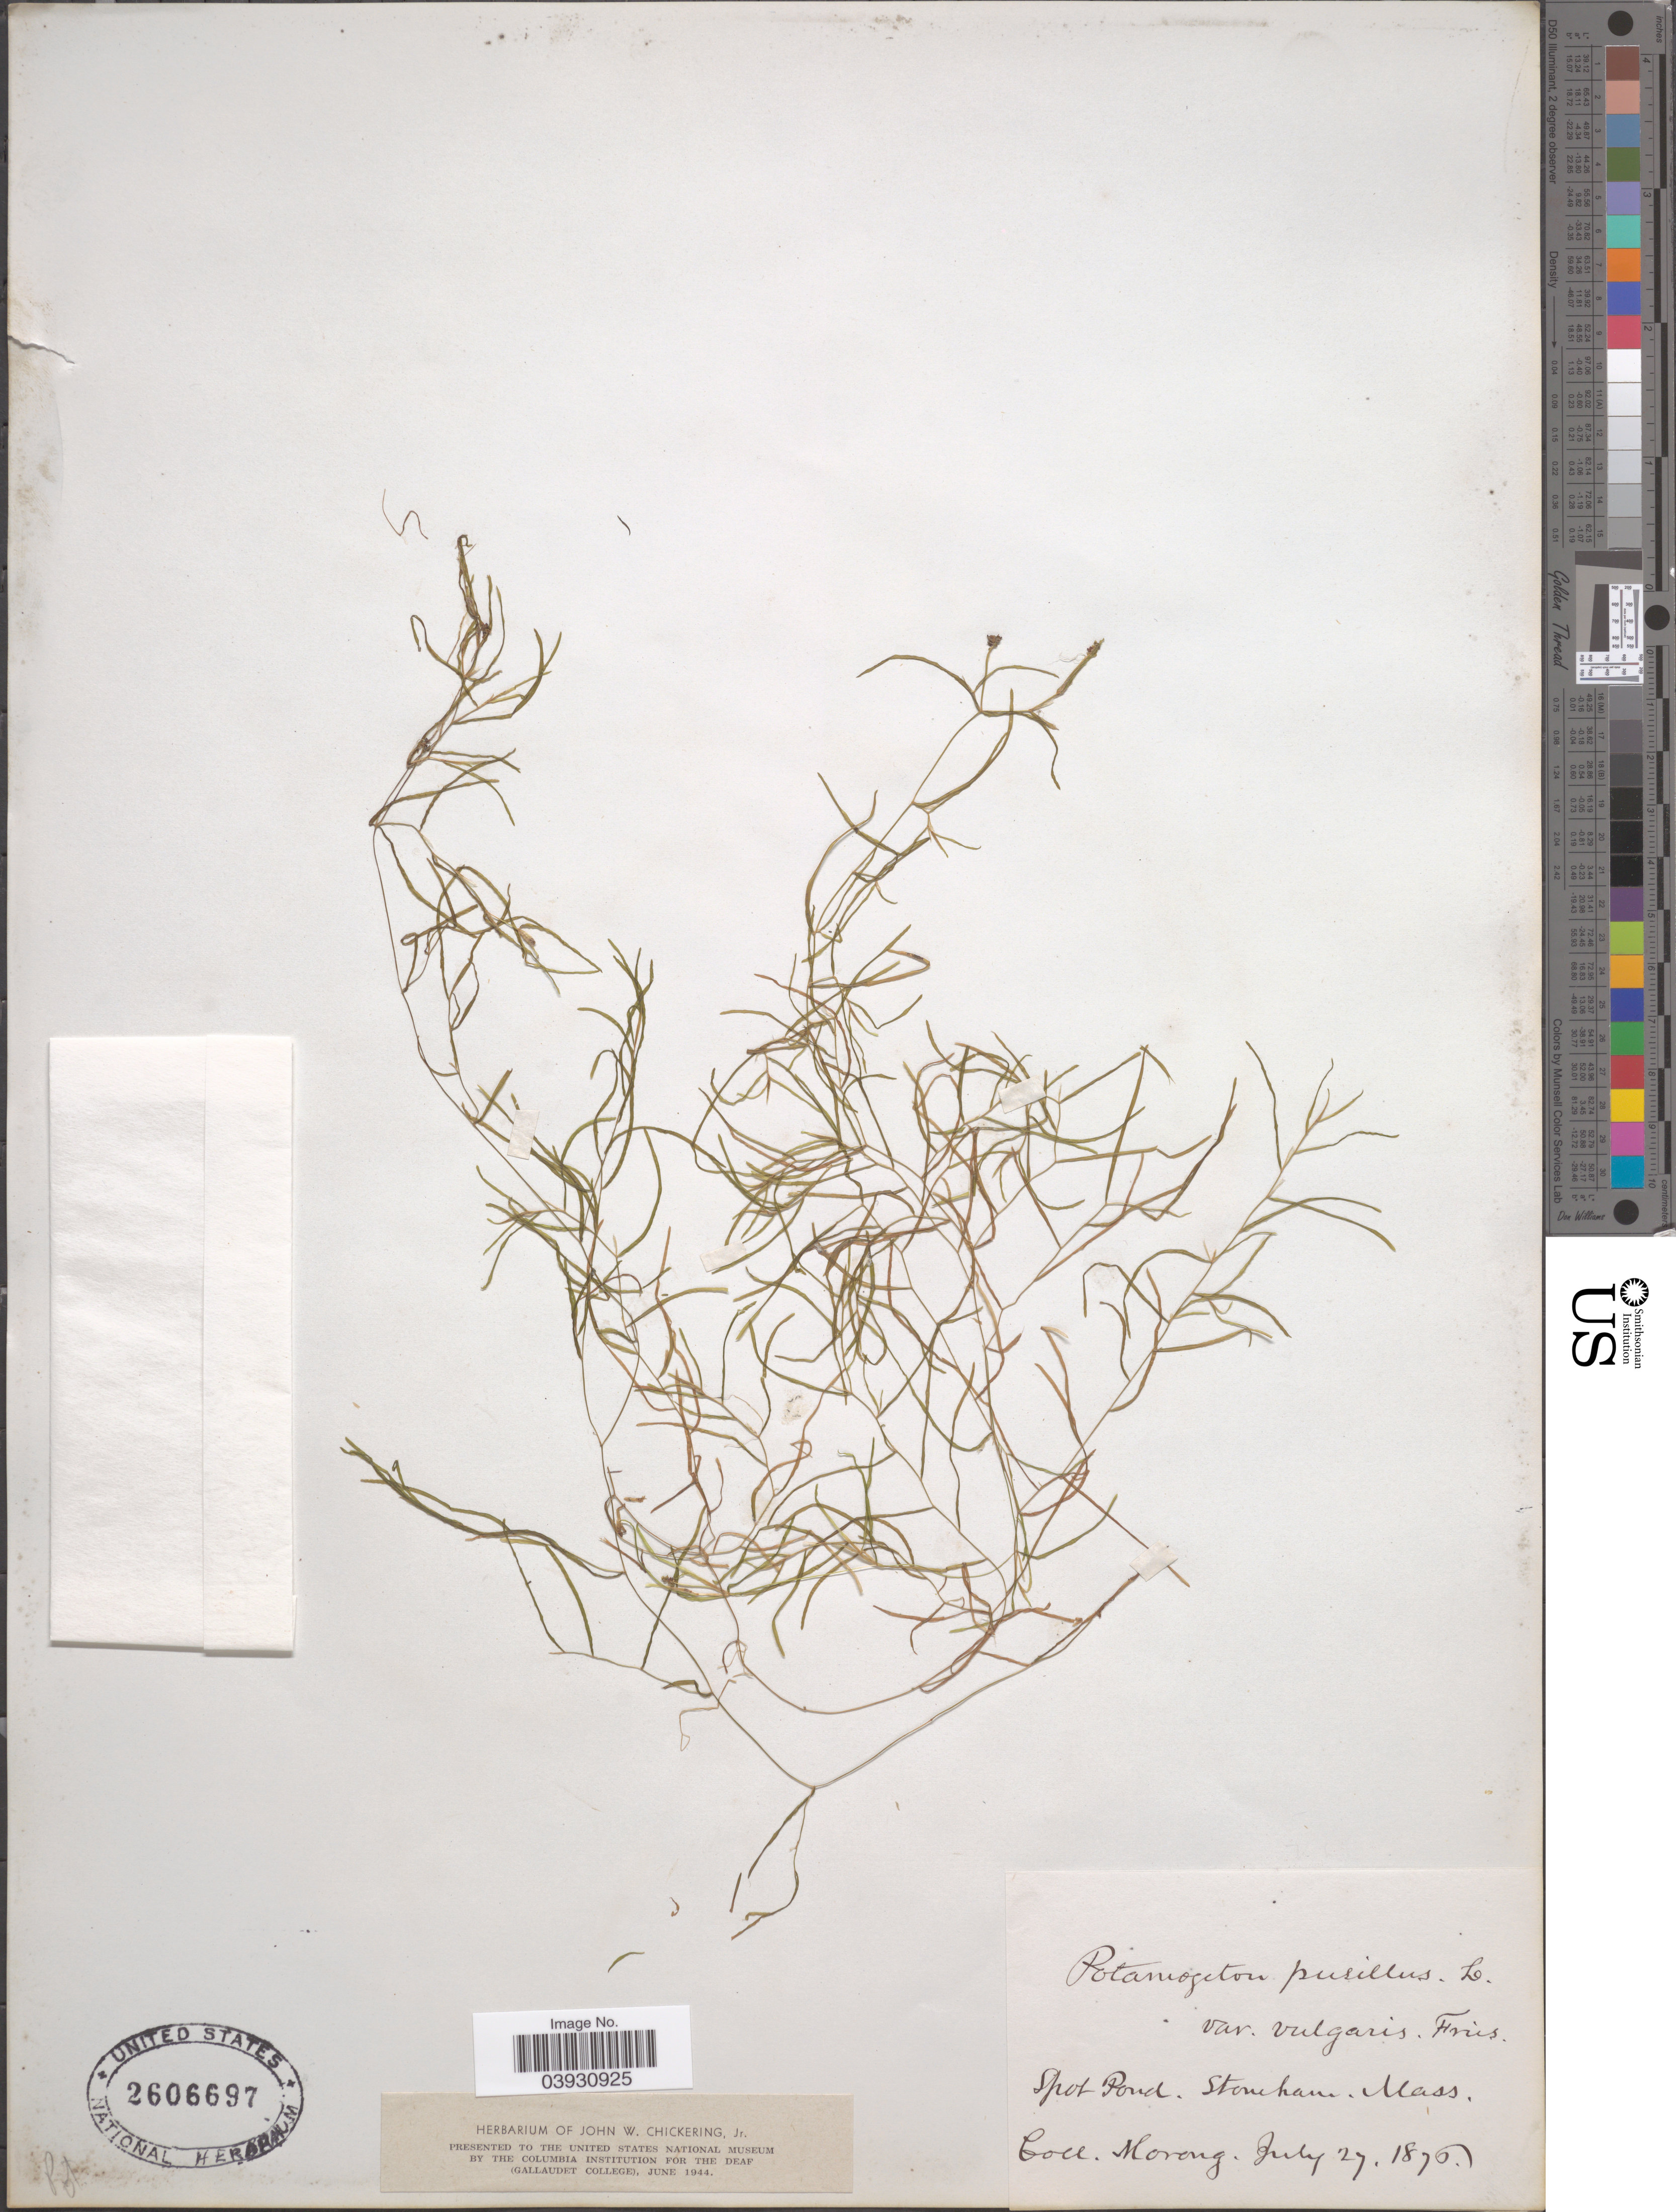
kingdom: Plantae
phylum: Tracheophyta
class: Liliopsida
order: Alismatales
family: Potamogetonaceae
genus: Potamogeton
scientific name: Potamogeton pusillus var. pusillus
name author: L.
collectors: Morong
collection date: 1876-07-27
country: United States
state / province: Massachusetts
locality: Spot Pond. Stoneham.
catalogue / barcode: US 2606697